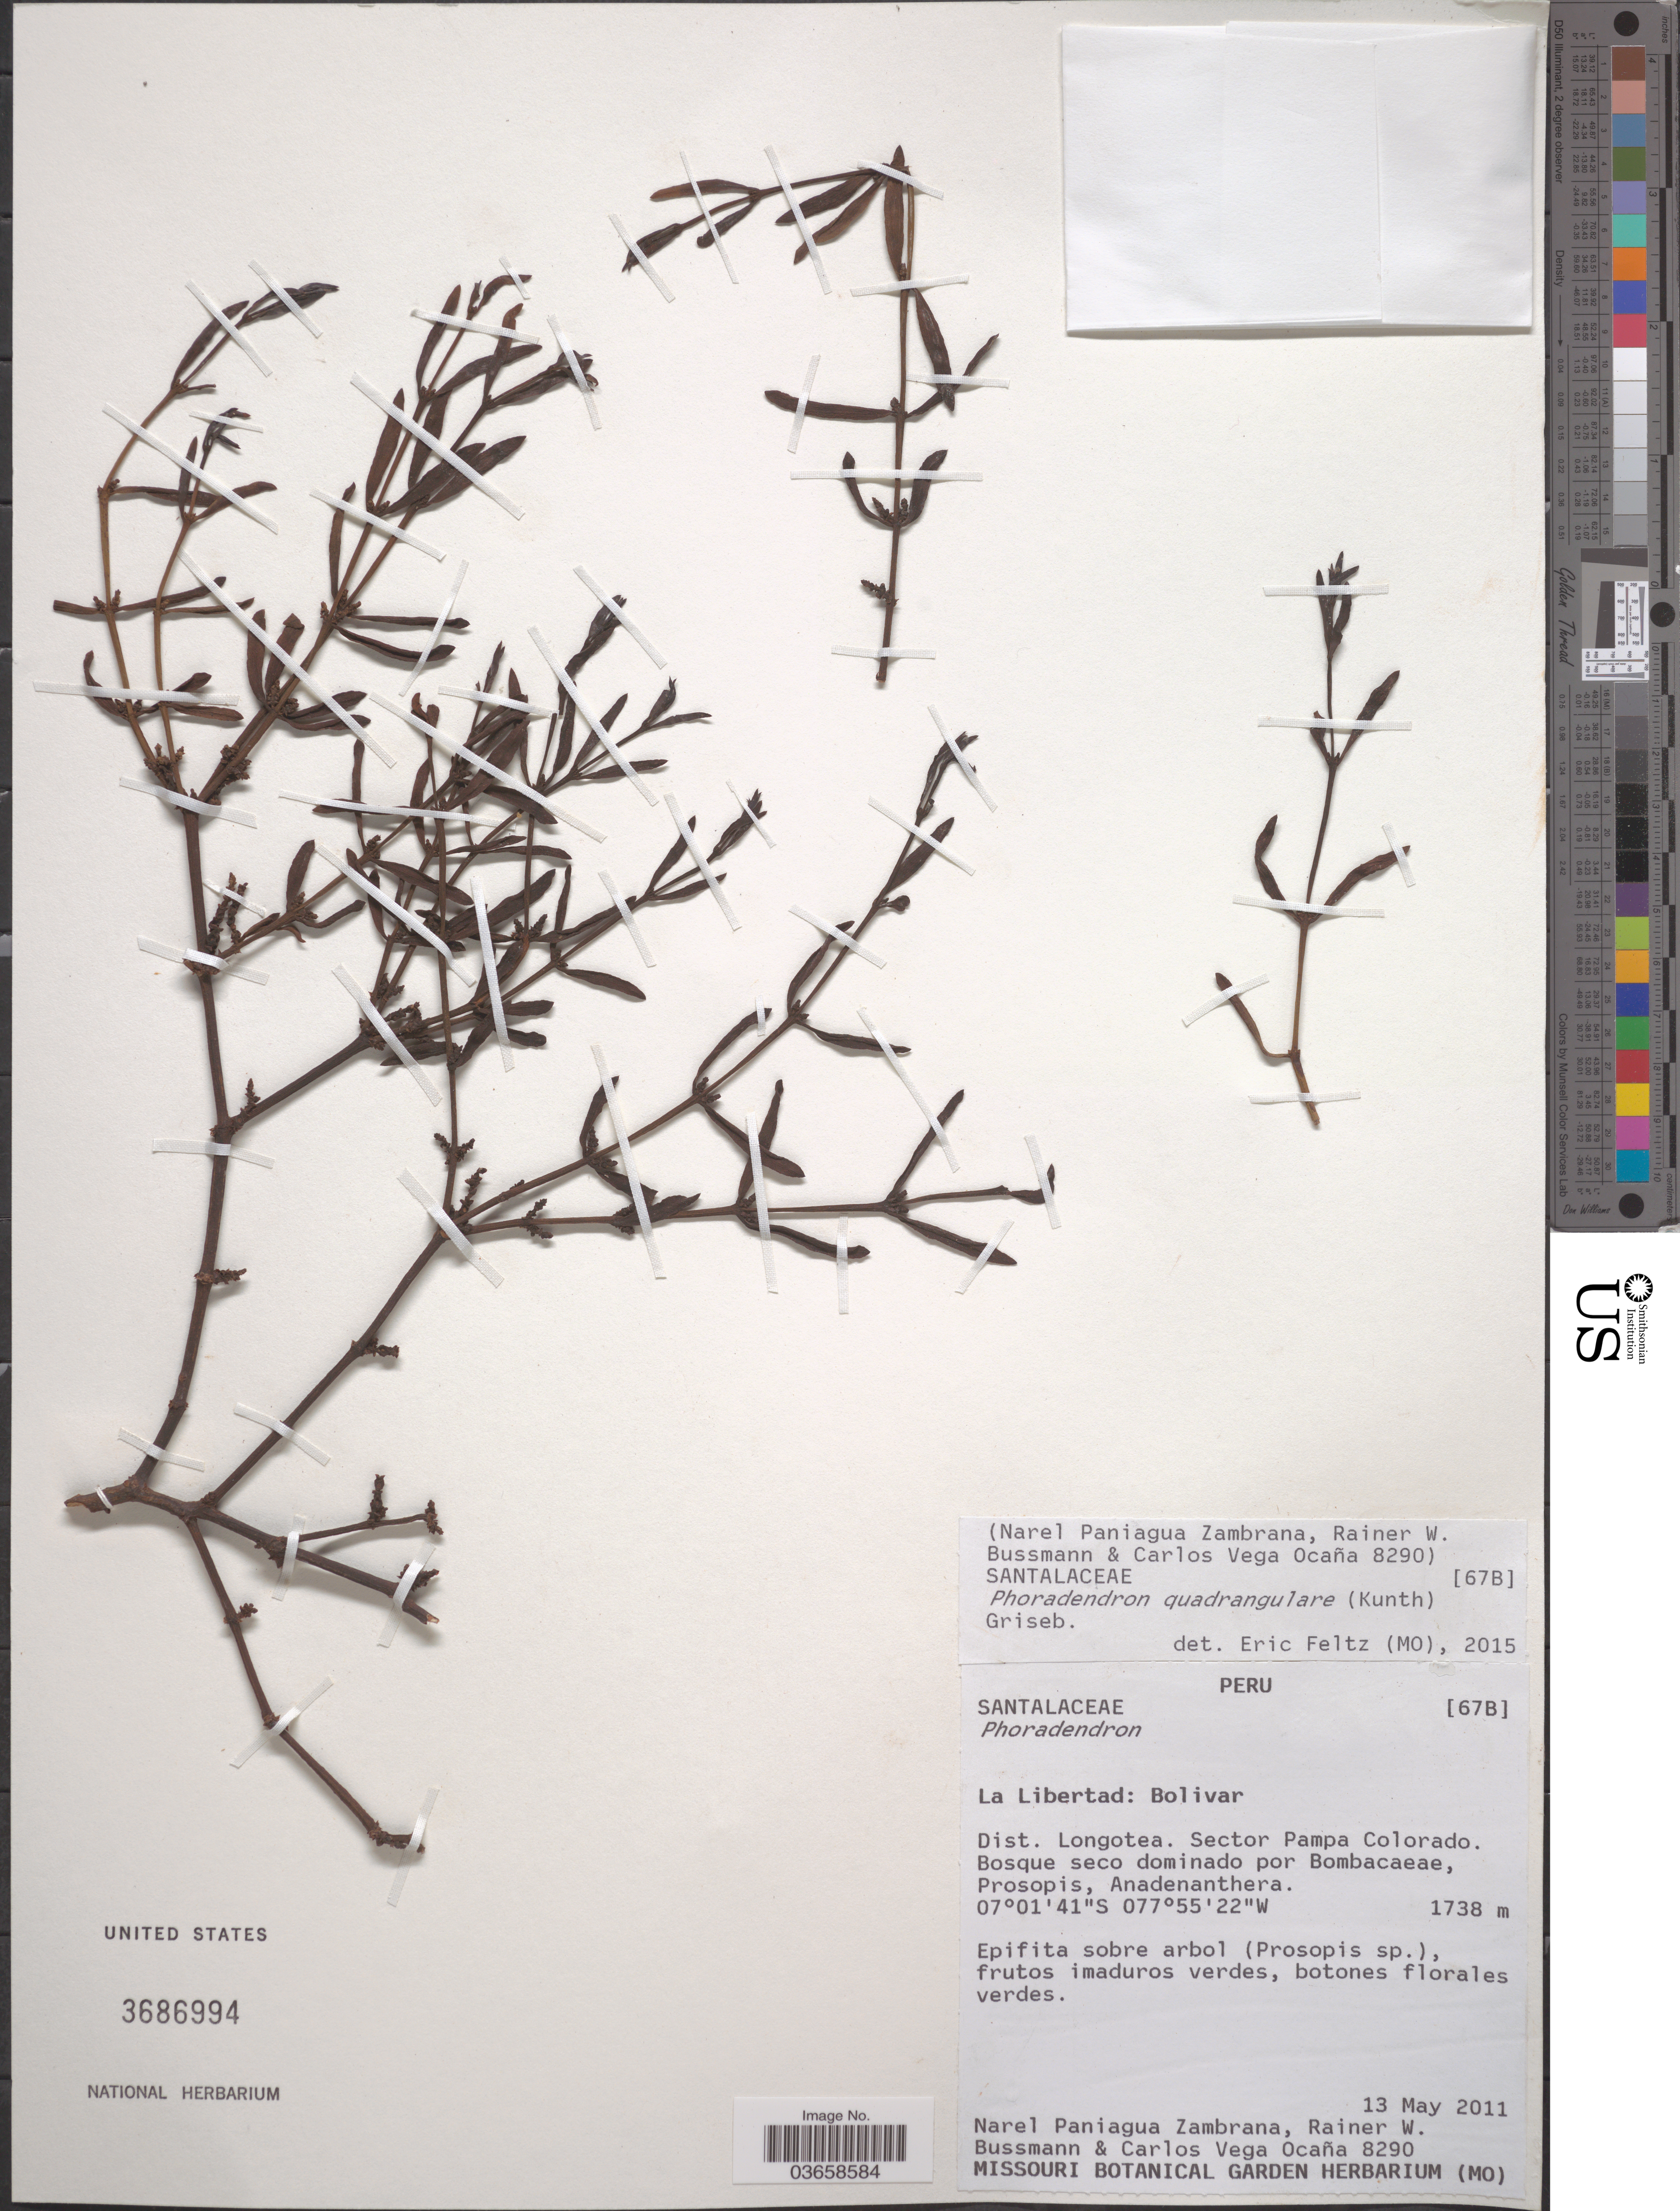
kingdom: Plantae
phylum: Tracheophyta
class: Magnoliopsida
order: Santalales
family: Viscaceae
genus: Phoradendron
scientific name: Phoradendron quadrangulare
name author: (Kunth) Griseb.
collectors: N. Zambrana, R. W. Bussmann & C. Ocaña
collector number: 8290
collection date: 2011-05-13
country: Peru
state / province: La Libertad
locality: Bolivar. Dist. Longotea. Sector Pampa Colorado.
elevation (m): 1738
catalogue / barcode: US 3686994